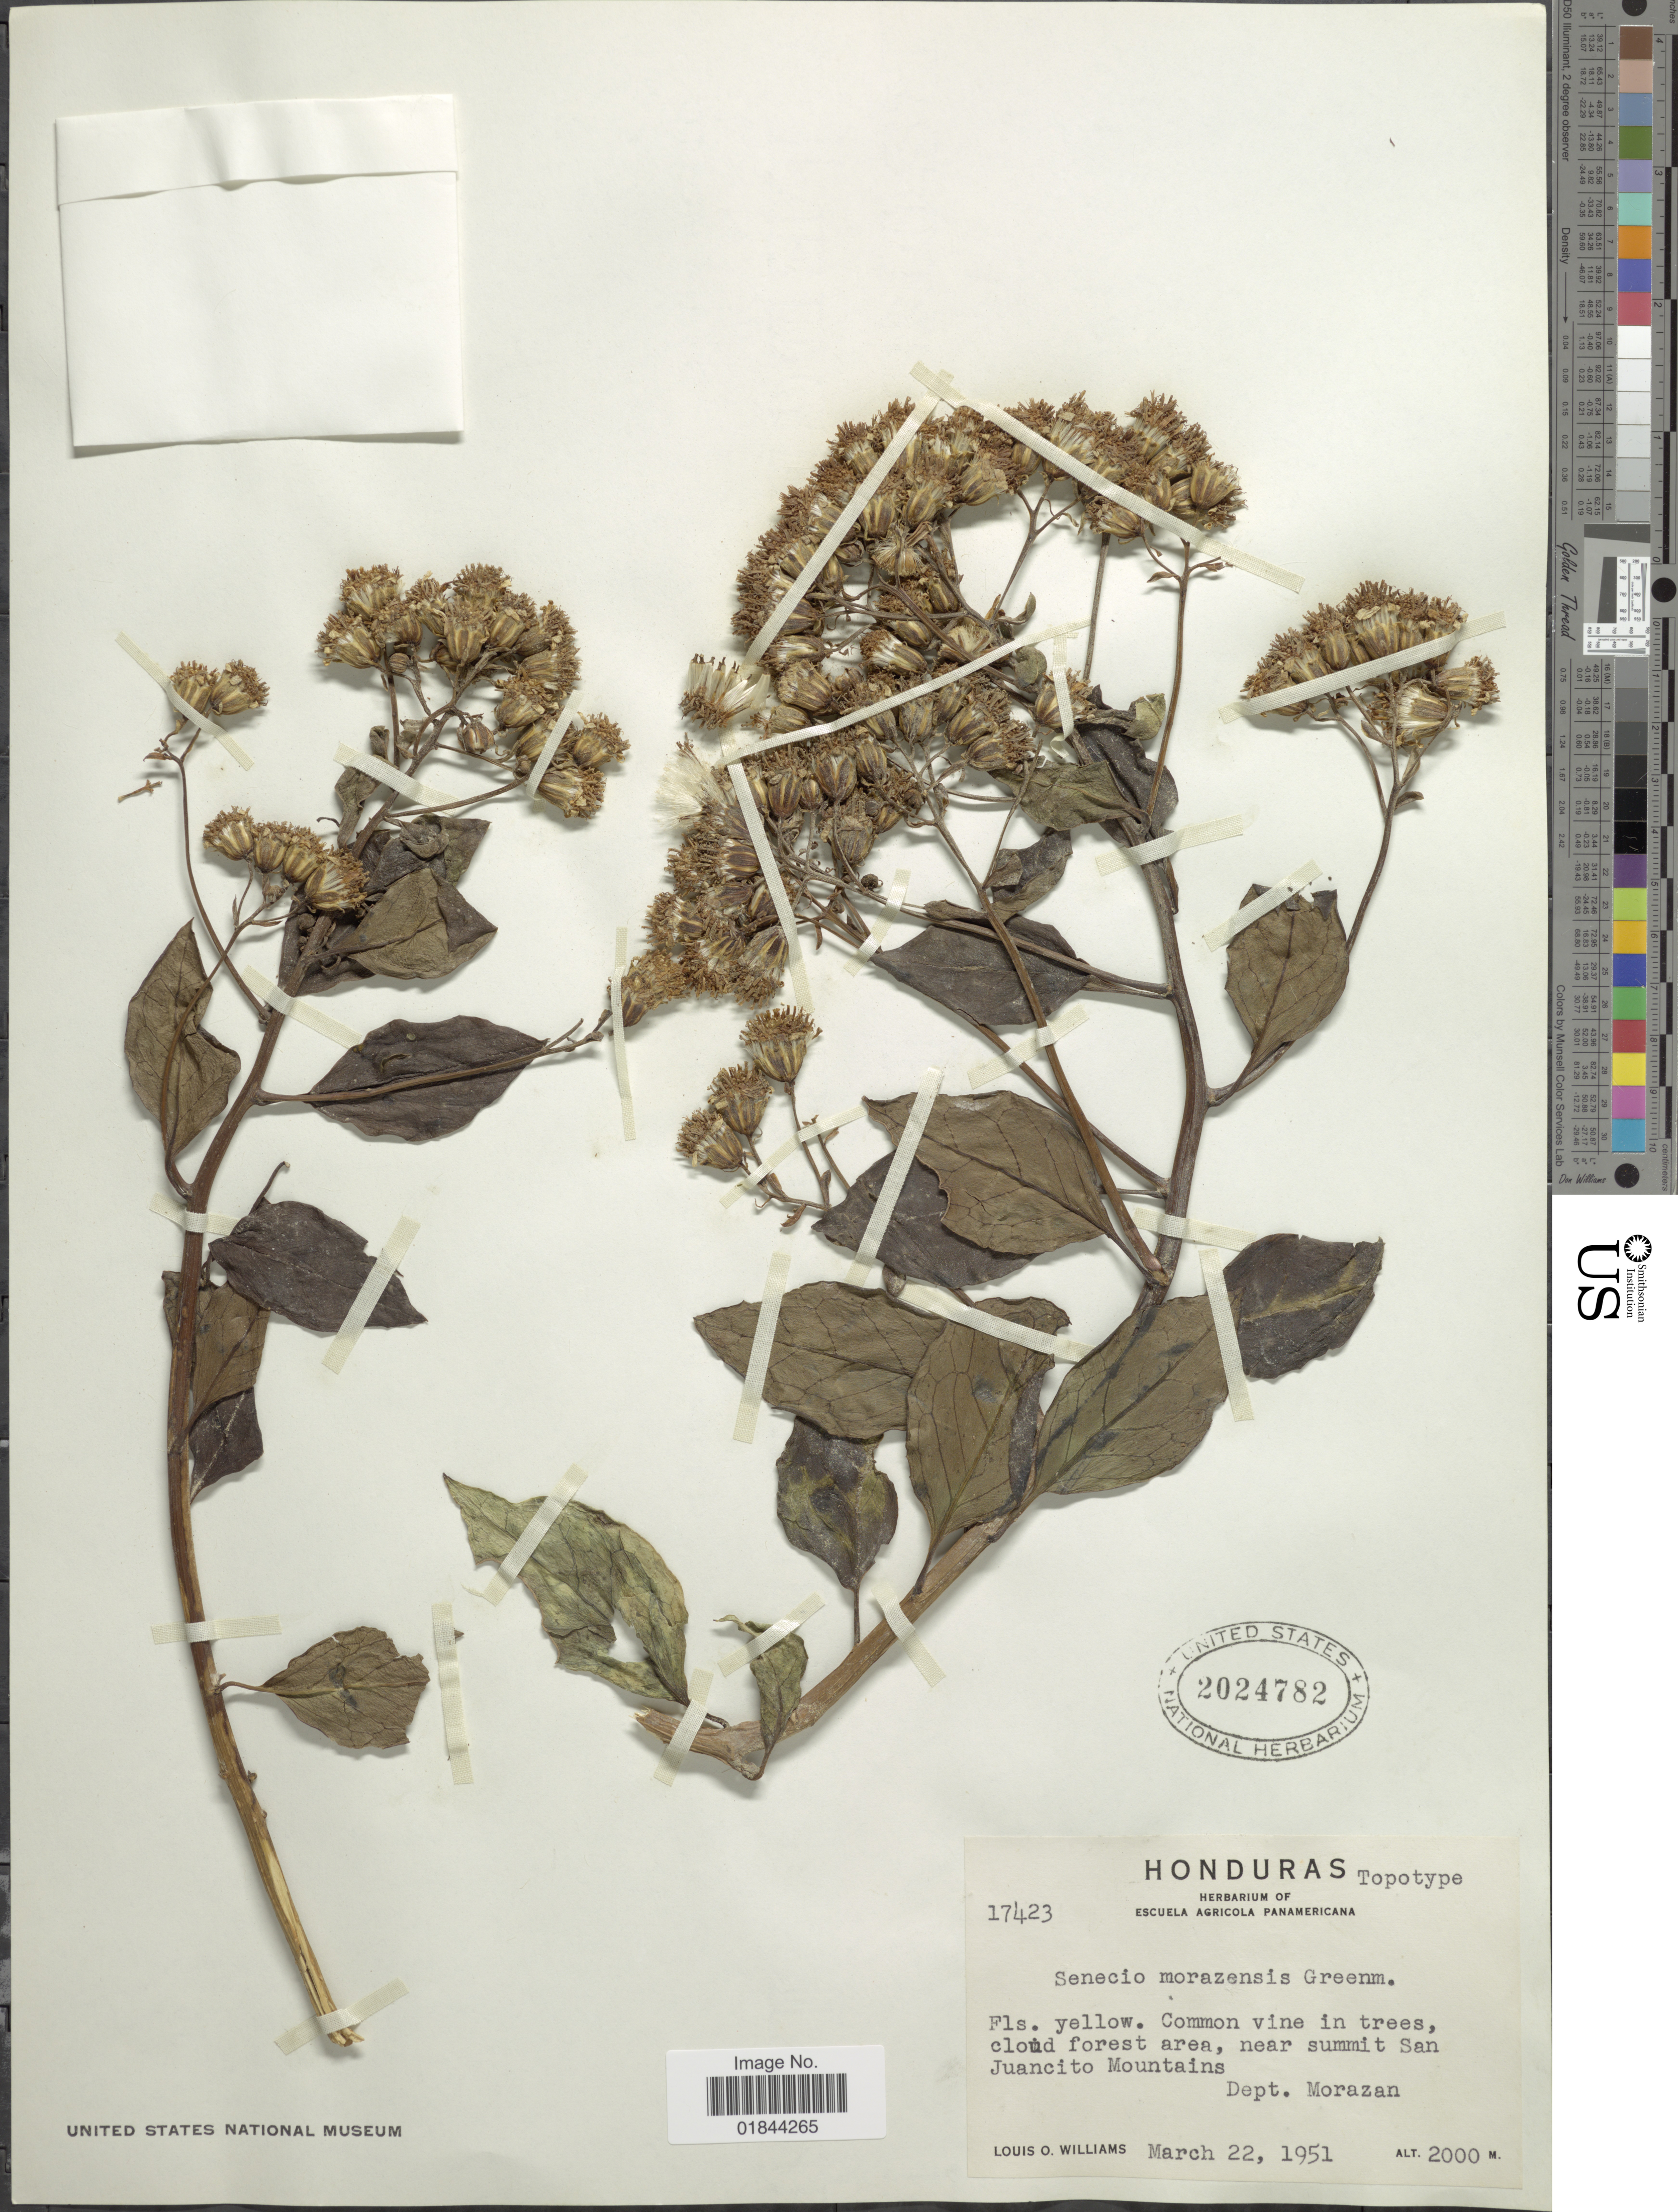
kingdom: Plantae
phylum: Tracheophyta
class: Magnoliopsida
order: Asterales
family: Asteraceae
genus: Pentacalia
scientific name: Pentacalia morazensis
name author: (Greenm.) H. Rob. & Cuatrec.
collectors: L. O. Williams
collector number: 17423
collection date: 1951-03-22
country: Honduras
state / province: Fco. Morazán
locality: Near summit San Juancito Mountains, Dept. Morazan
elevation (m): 2000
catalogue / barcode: US 2024782